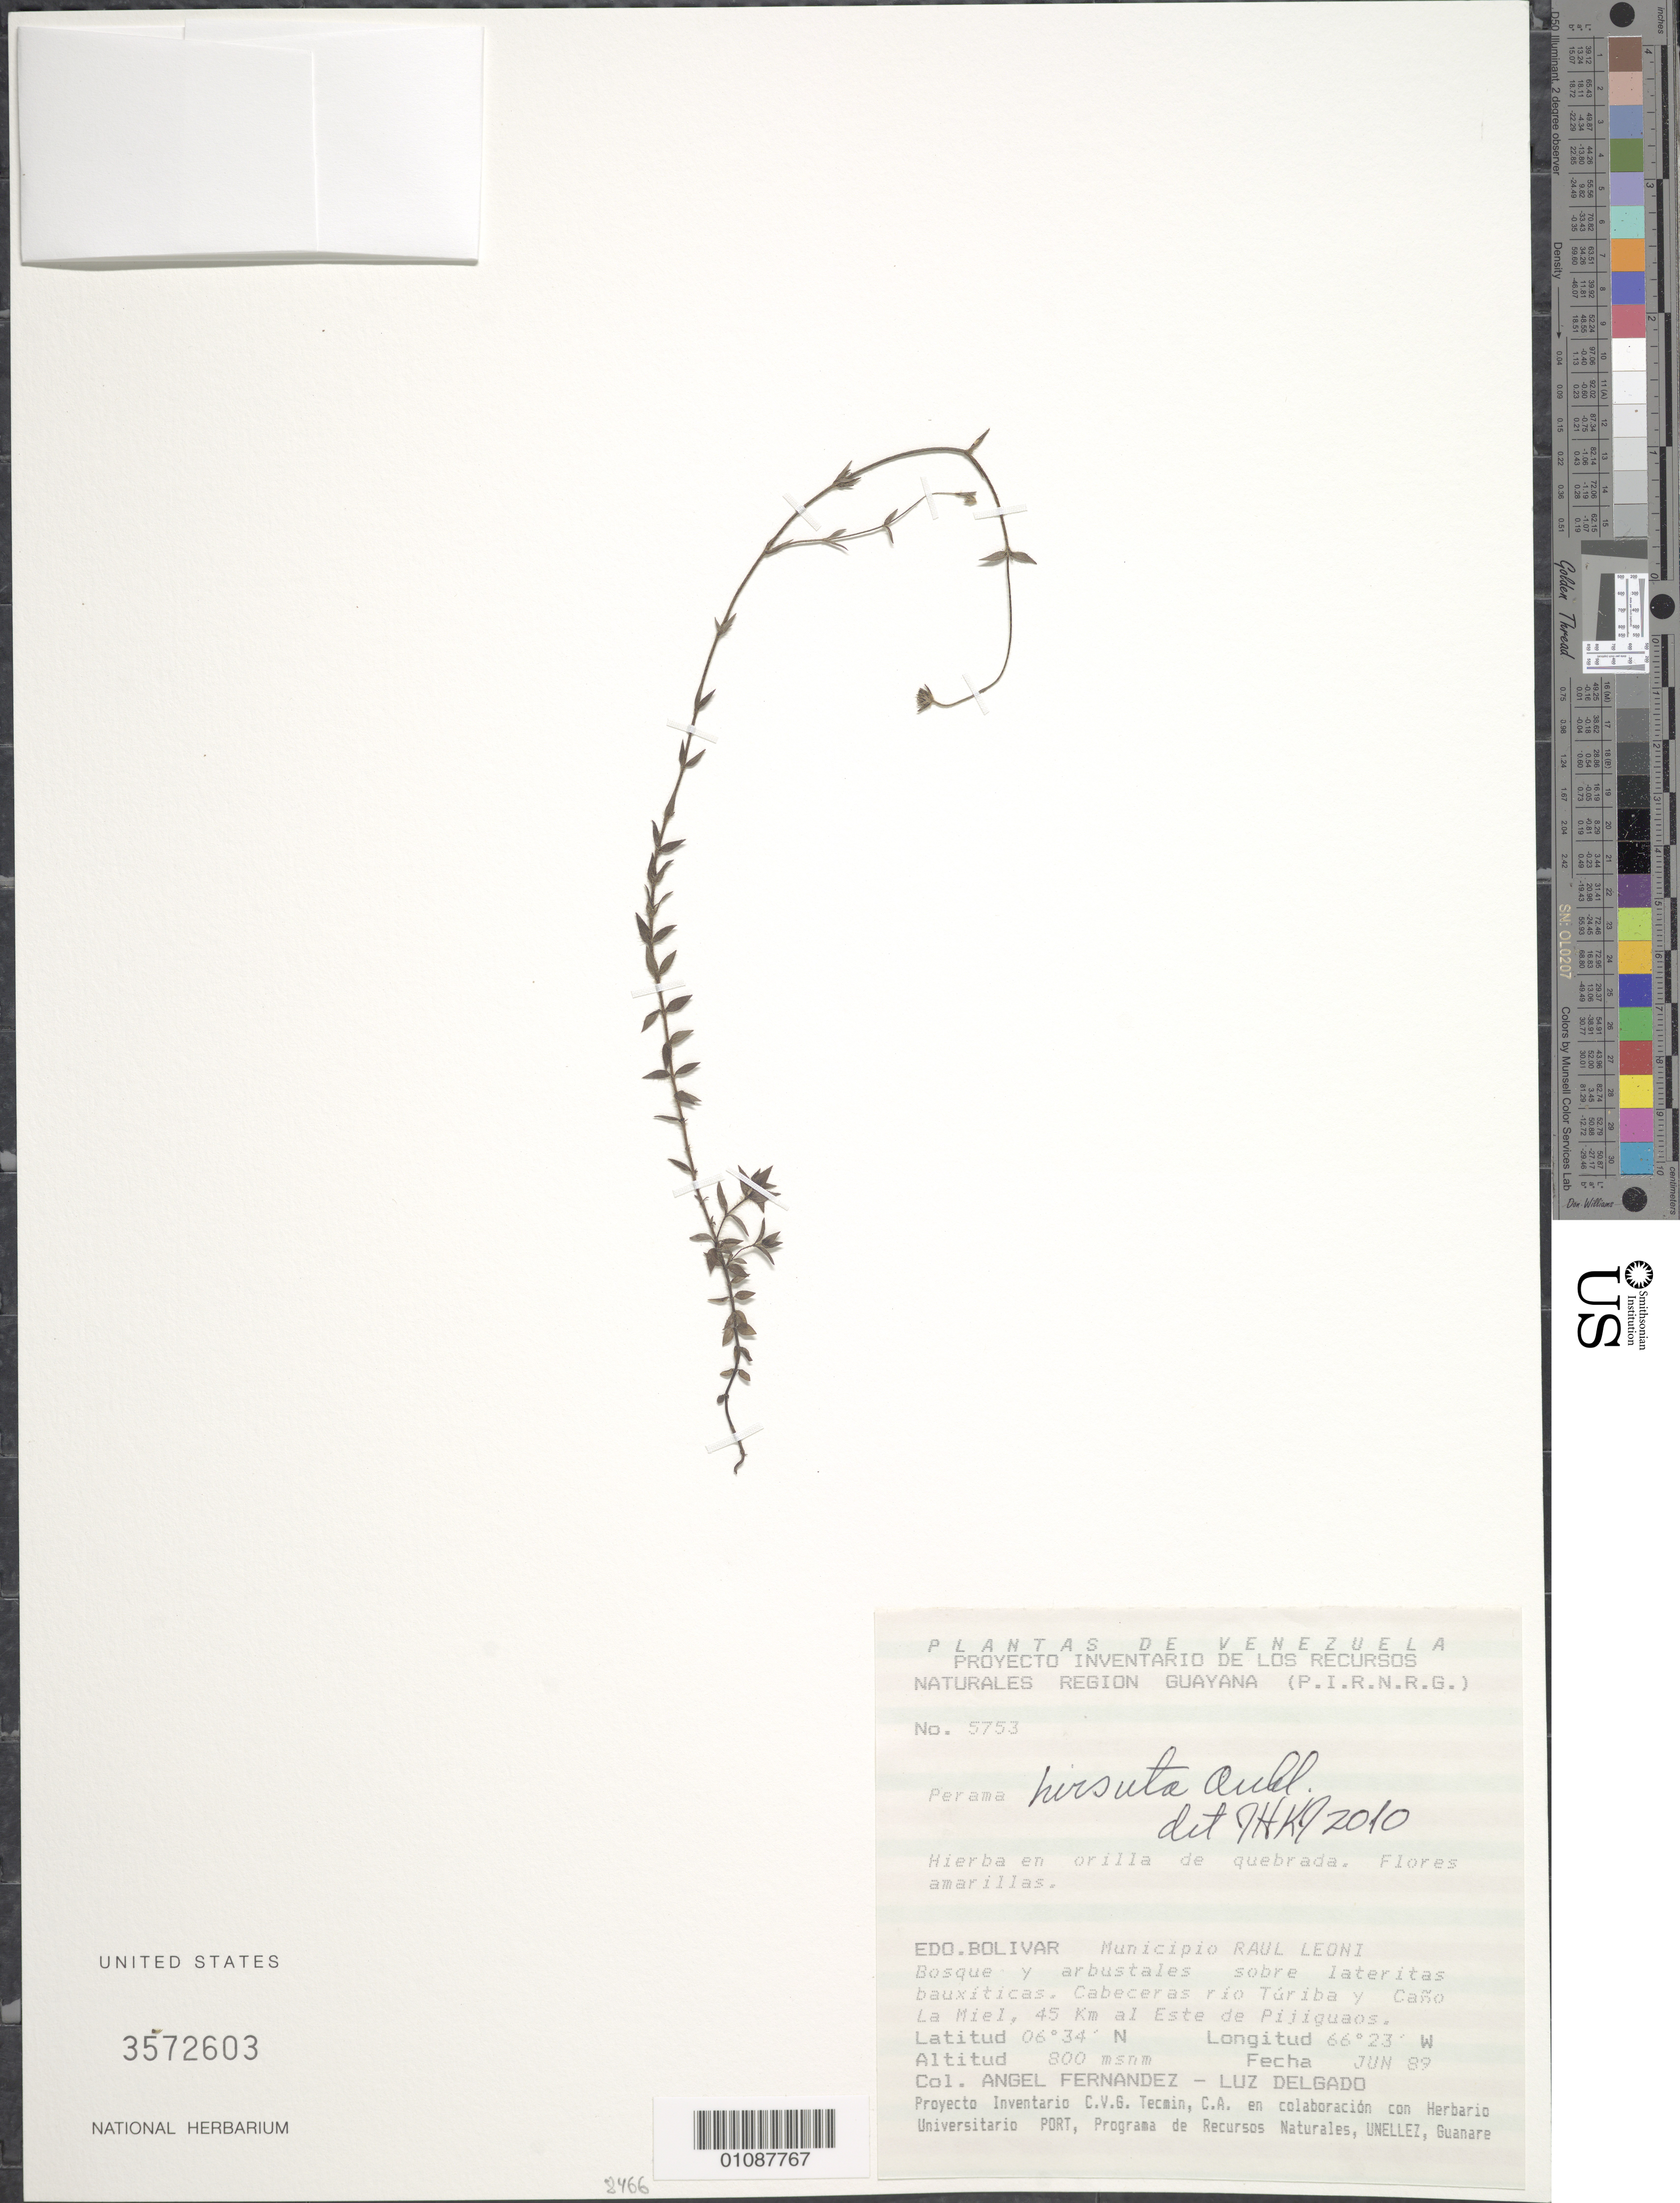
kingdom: Plantae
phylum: Tracheophyta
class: Magnoliopsida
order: Gentianales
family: Rubiaceae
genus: Perama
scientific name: Perama hirsuta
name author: Aubl.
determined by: Kirkbride, J. H.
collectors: A. Fernández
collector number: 5753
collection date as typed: Jun-89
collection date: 1989-06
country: Venezuela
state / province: Bolívar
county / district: Angostura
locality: Mun. Raúl Leoni [=Angostura], cabeceras Río Túriba y Caño La Miel, 45 km al Este de Pijiguaos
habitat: Bosque y arbustales sobre lateritas bauxiticas; en orilla de quebrada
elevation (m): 800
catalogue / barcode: US 3572603